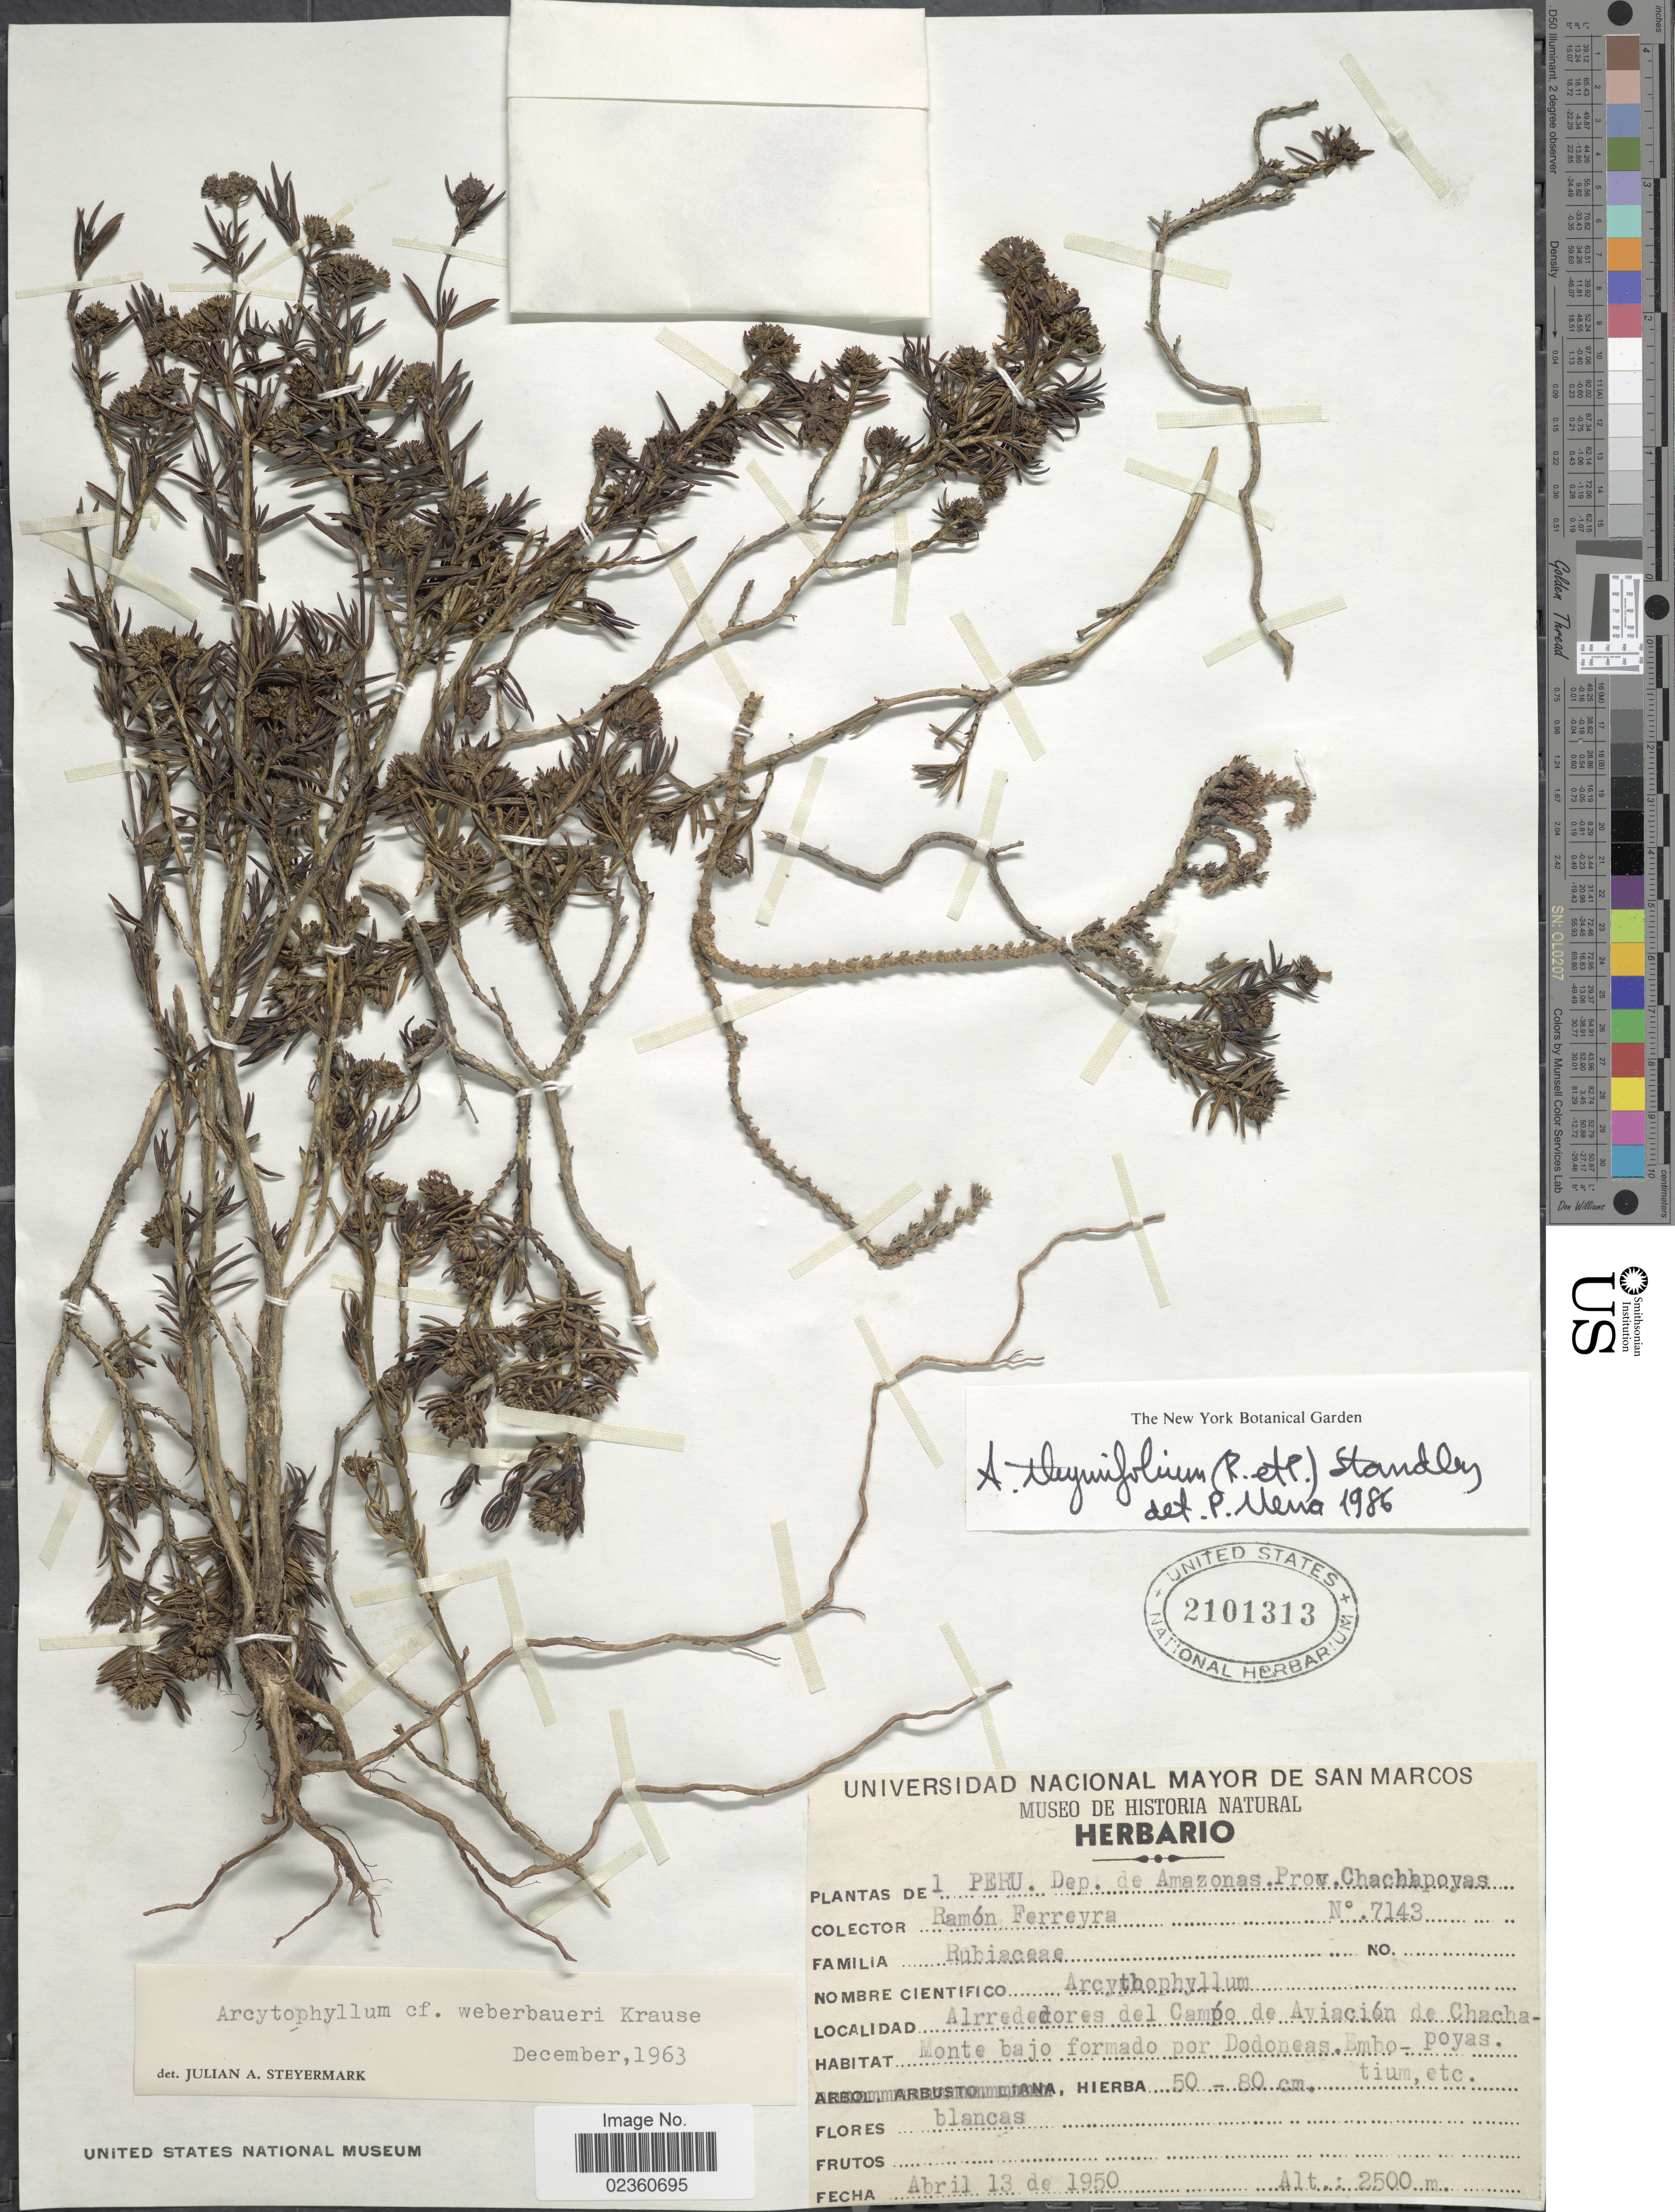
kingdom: Plantae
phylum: Tracheophyta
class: Magnoliopsida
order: Gentianales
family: Rubiaceae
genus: Arcytophyllum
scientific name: Arcytophyllum thymifolium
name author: (Ruiz & Pav.) Standl.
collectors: R. A. Ferreyra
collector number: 7143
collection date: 1950-04-13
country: Peru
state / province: Amazonas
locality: Dep. de Amazonas, prov. Chachapoyas, Alrededores del Cámpo de Aviación de Chachapoyas, Monte bajo formado por Dodoneas. Embo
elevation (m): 2500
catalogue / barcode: US 2101313